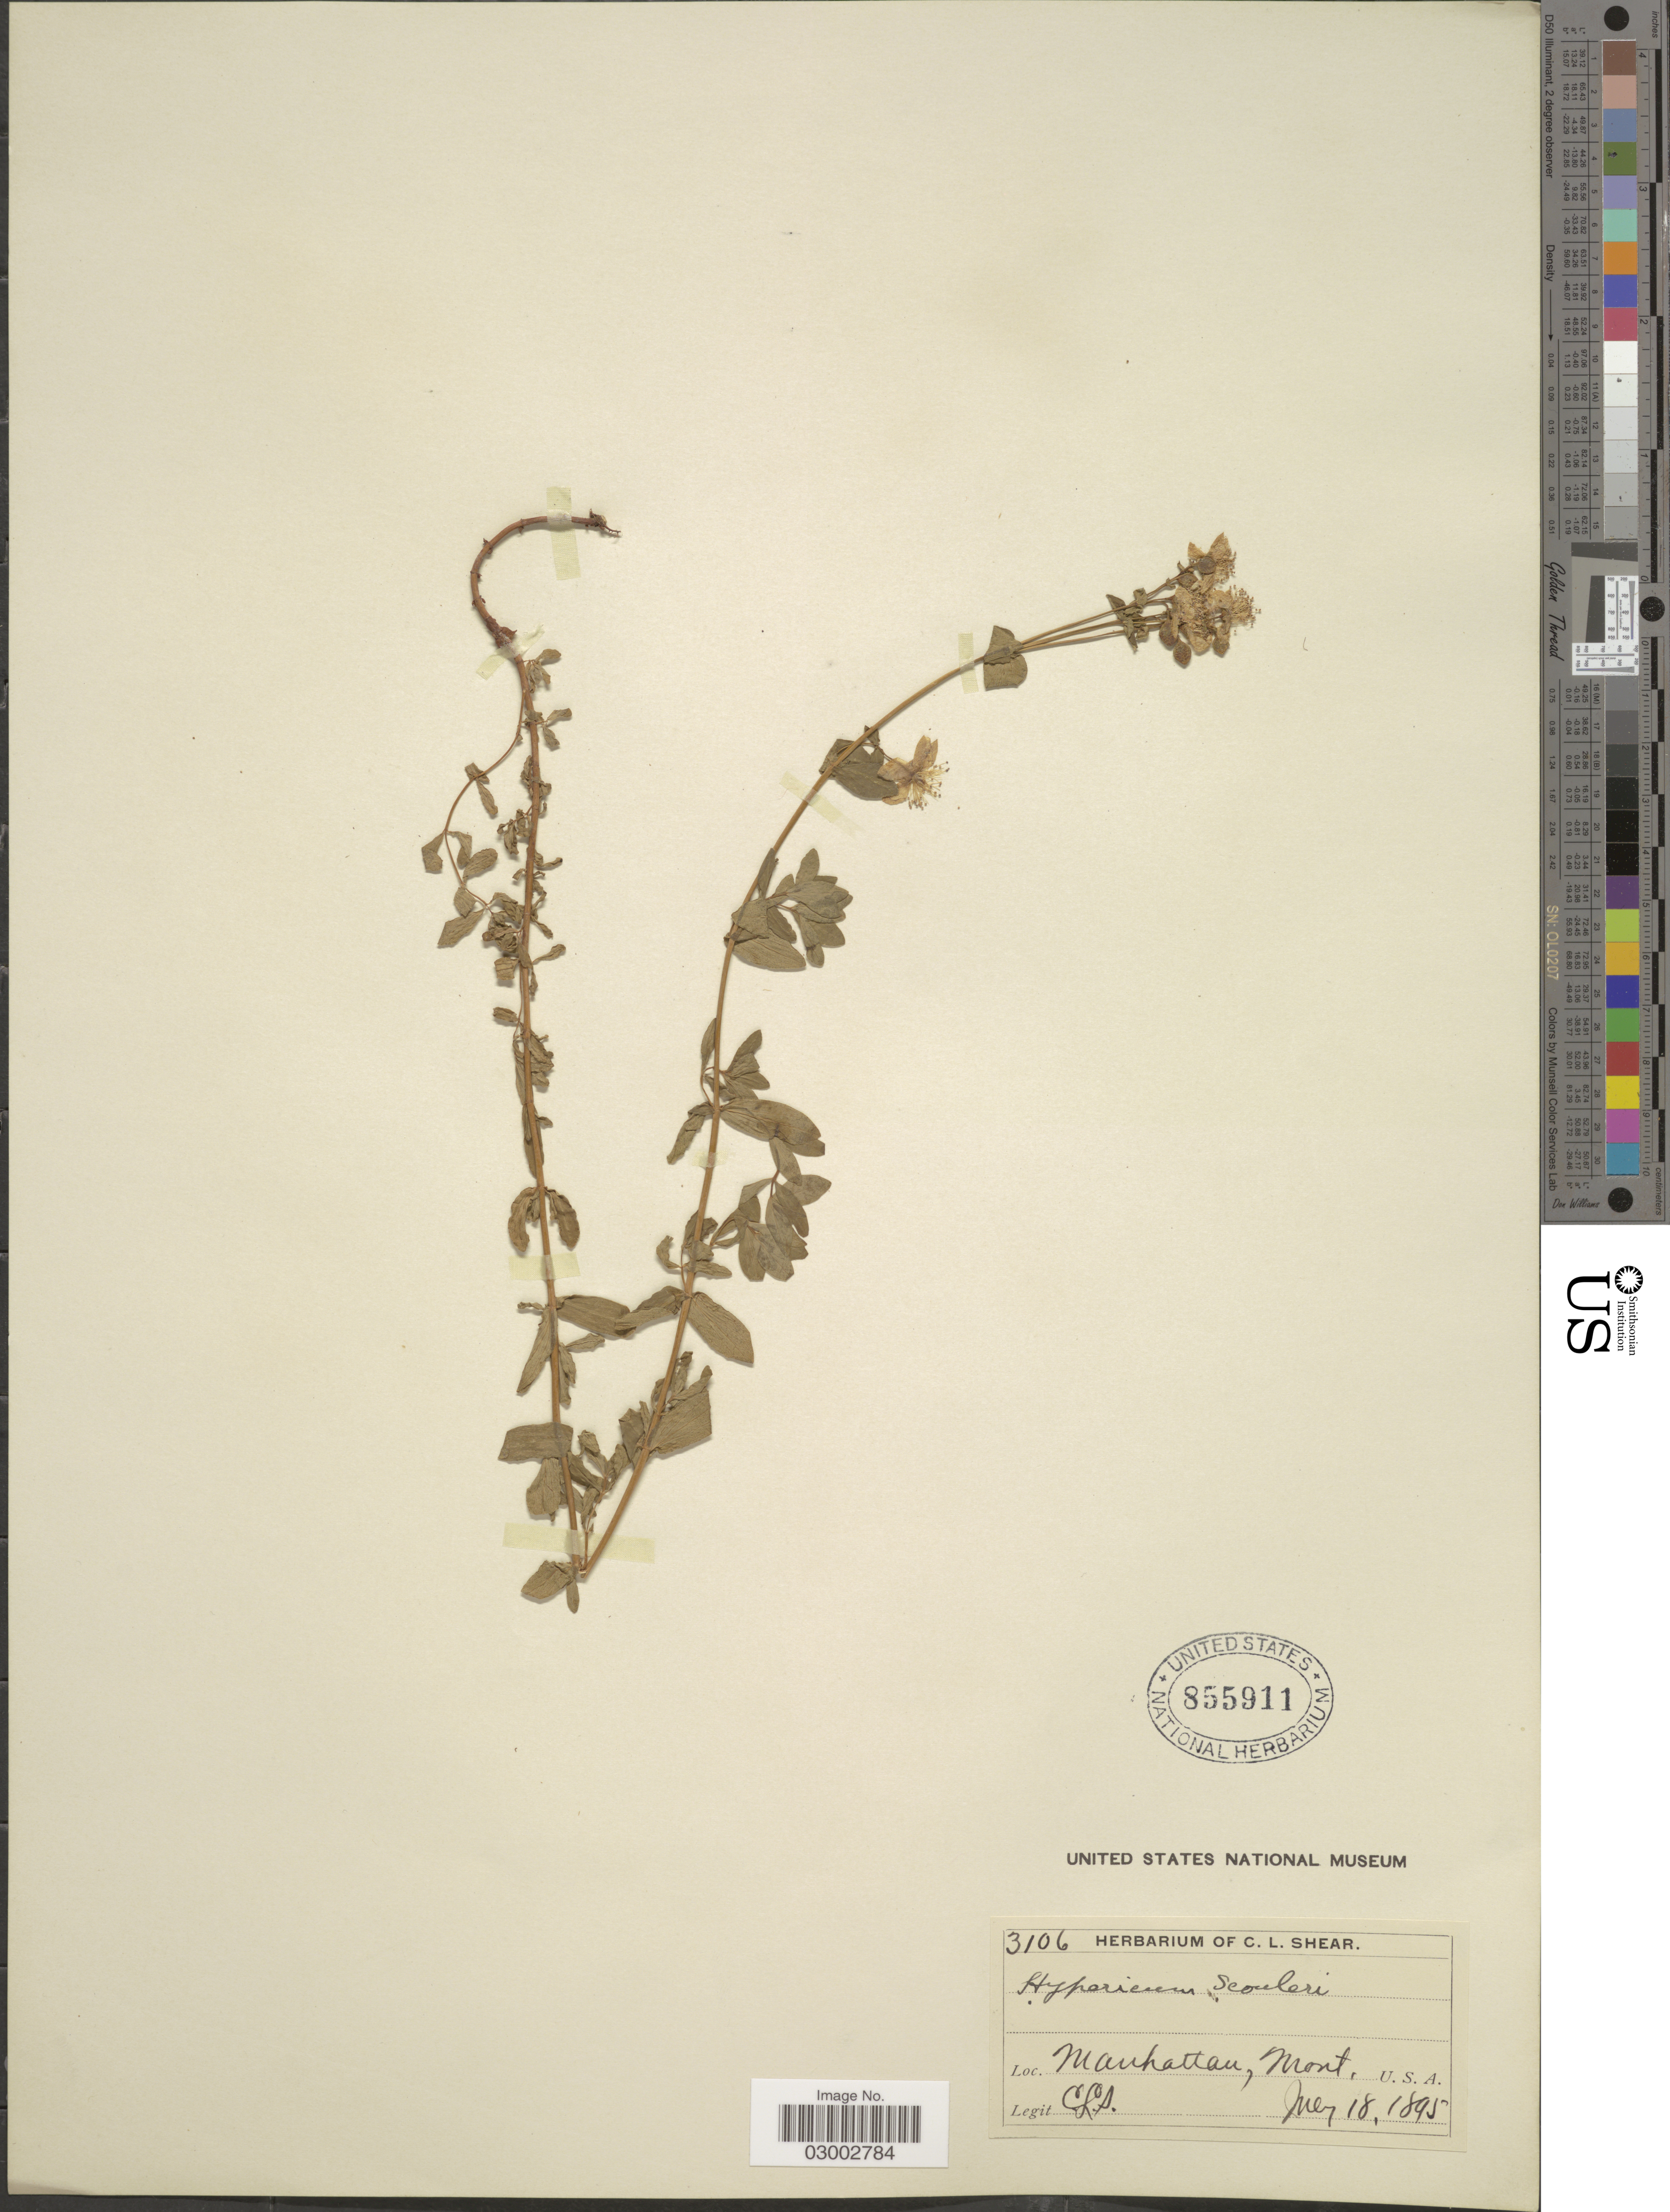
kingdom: Plantae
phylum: Tracheophyta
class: Magnoliopsida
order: Malpighiales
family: Hypericaceae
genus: Hypericum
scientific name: Hypericum scouleri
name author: Hook.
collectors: C. L. Shear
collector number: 3106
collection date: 1895-05-18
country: United States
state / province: Montana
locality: Manhattan.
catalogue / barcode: US 855911